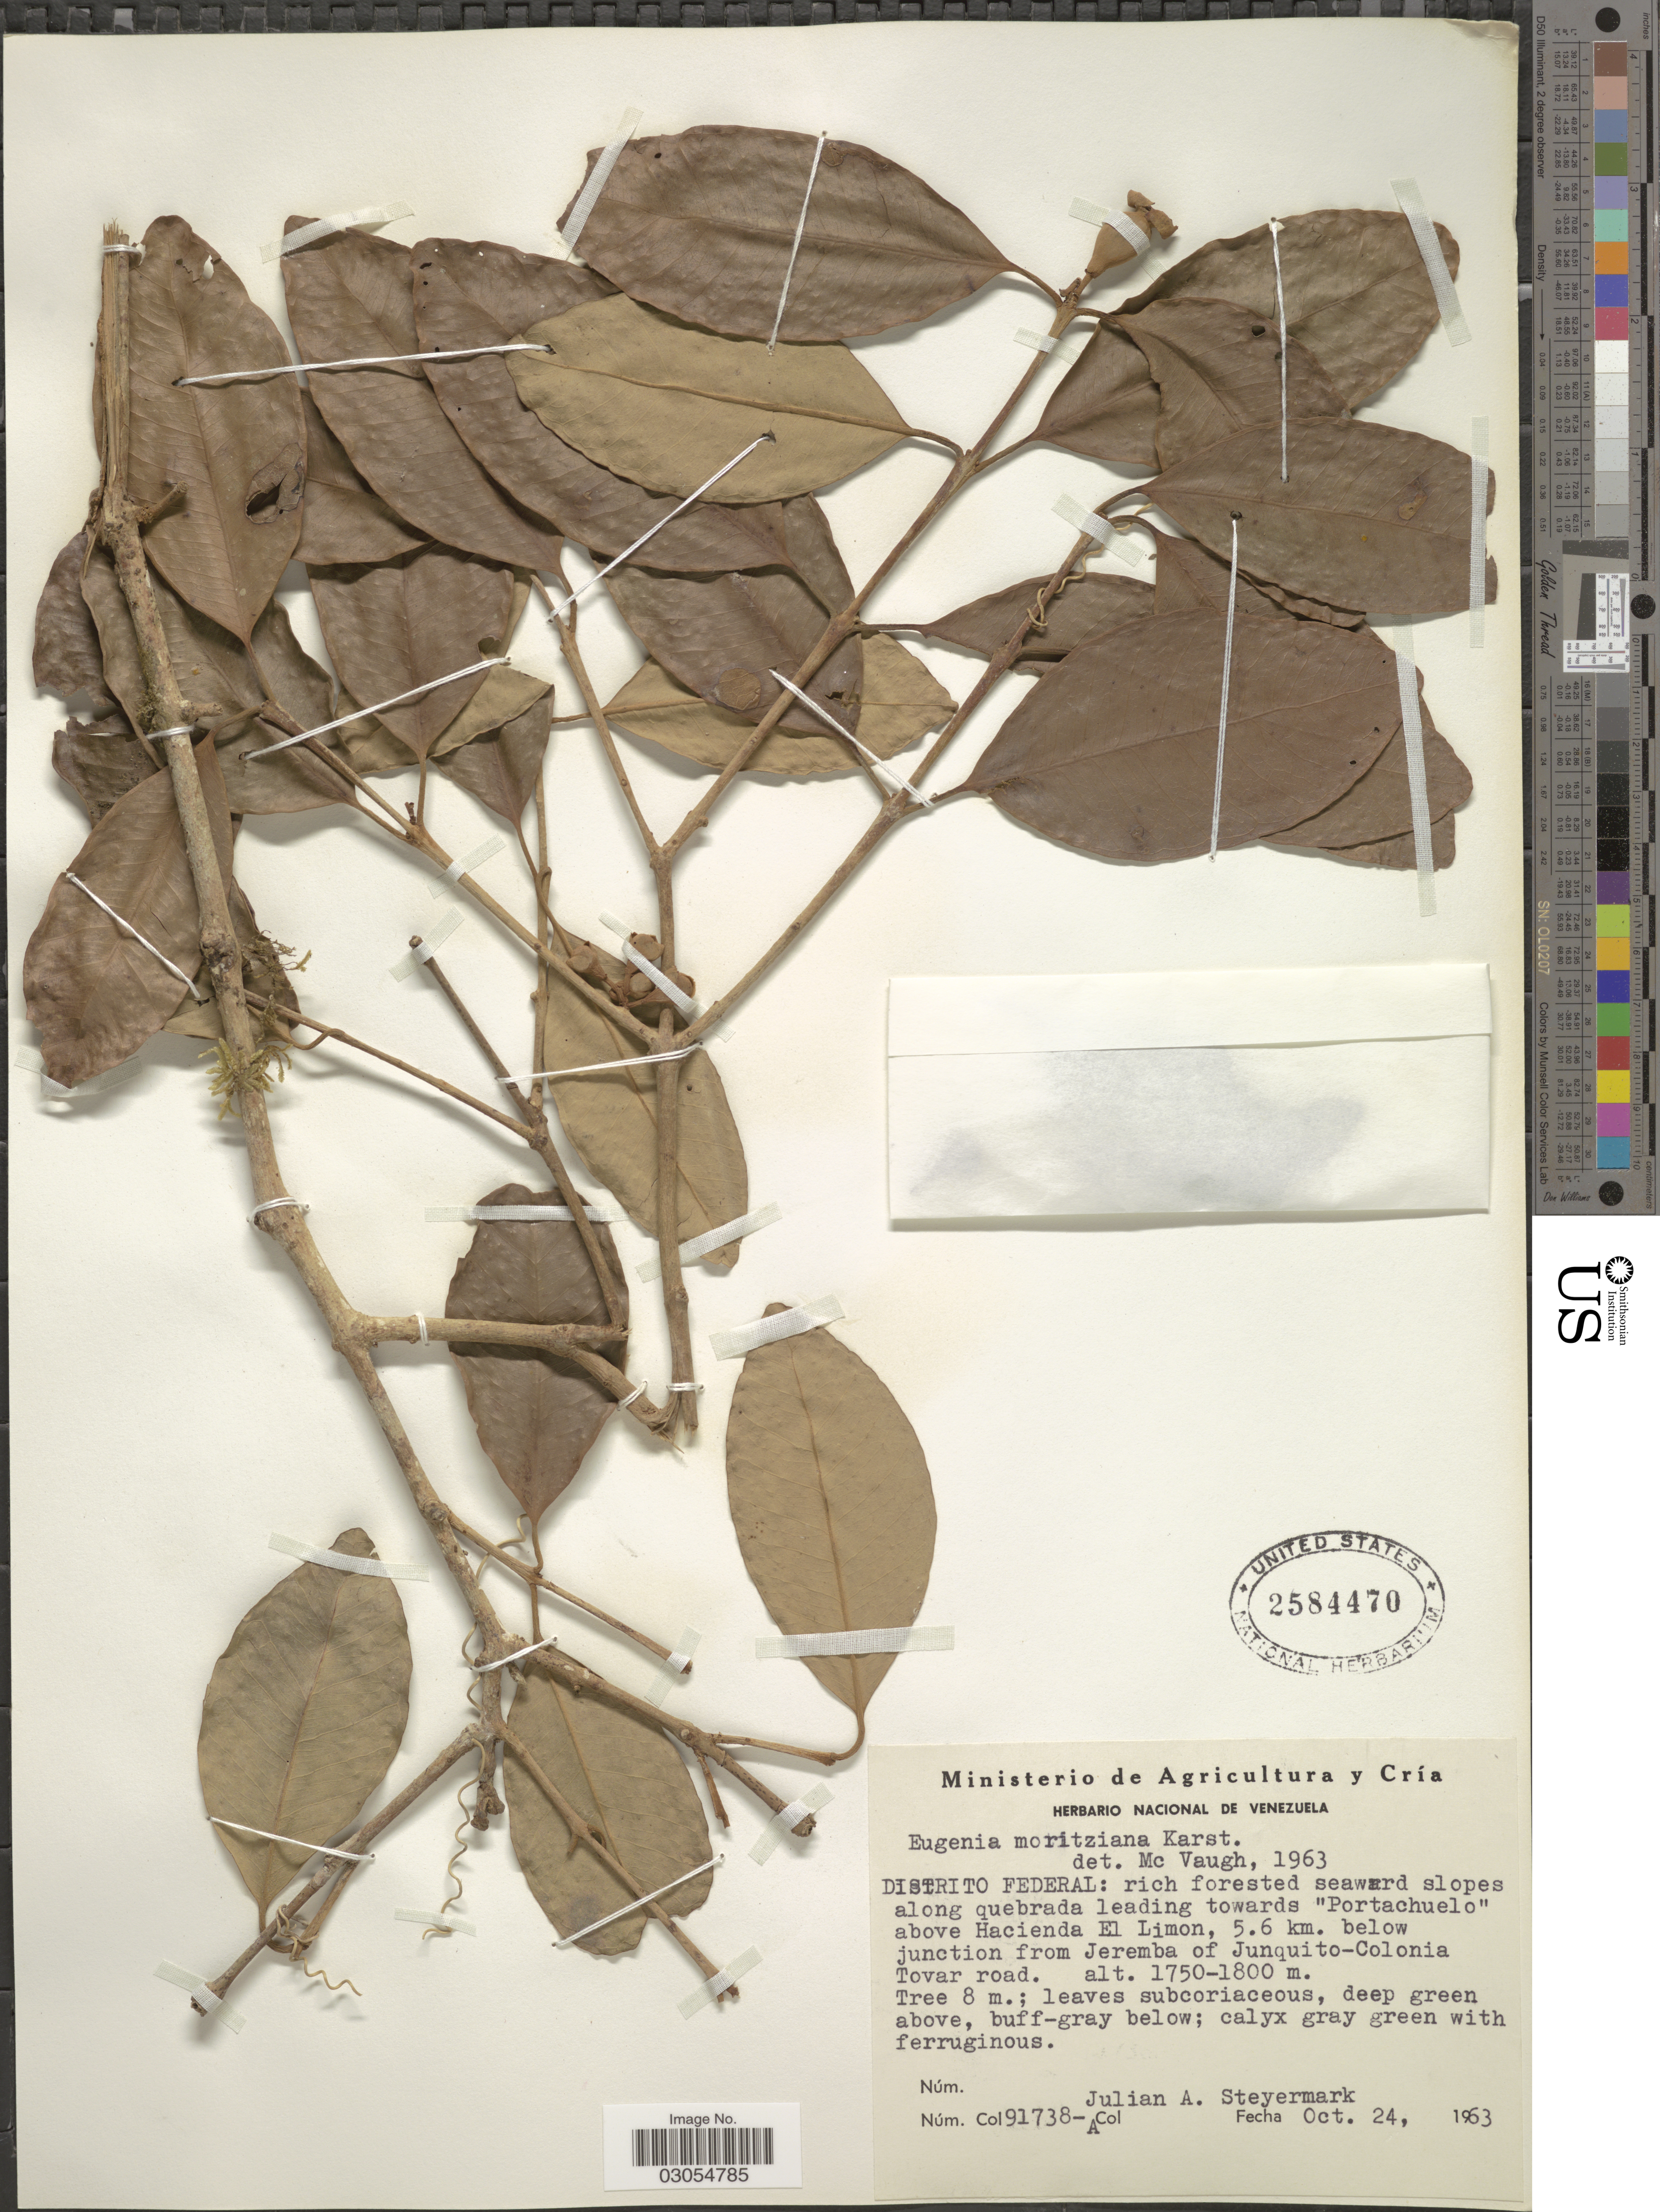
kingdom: Plantae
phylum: Tracheophyta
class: Magnoliopsida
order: Myrtales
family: Myrtaceae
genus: Eugenia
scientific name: Eugenia moritziana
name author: H. Karst.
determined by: McVaugh, R.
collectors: J. Steyermark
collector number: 91738-A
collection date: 1963-10-24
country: Venezuela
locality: Distrito Federal: rich forested seaward slopes along quebrada leading towards "Portachuelo" above Hacienda El Limon, 5.6 km. below junction from Jeremba of Junquito-Colonia Tovar road.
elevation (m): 1750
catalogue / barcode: US 2584470